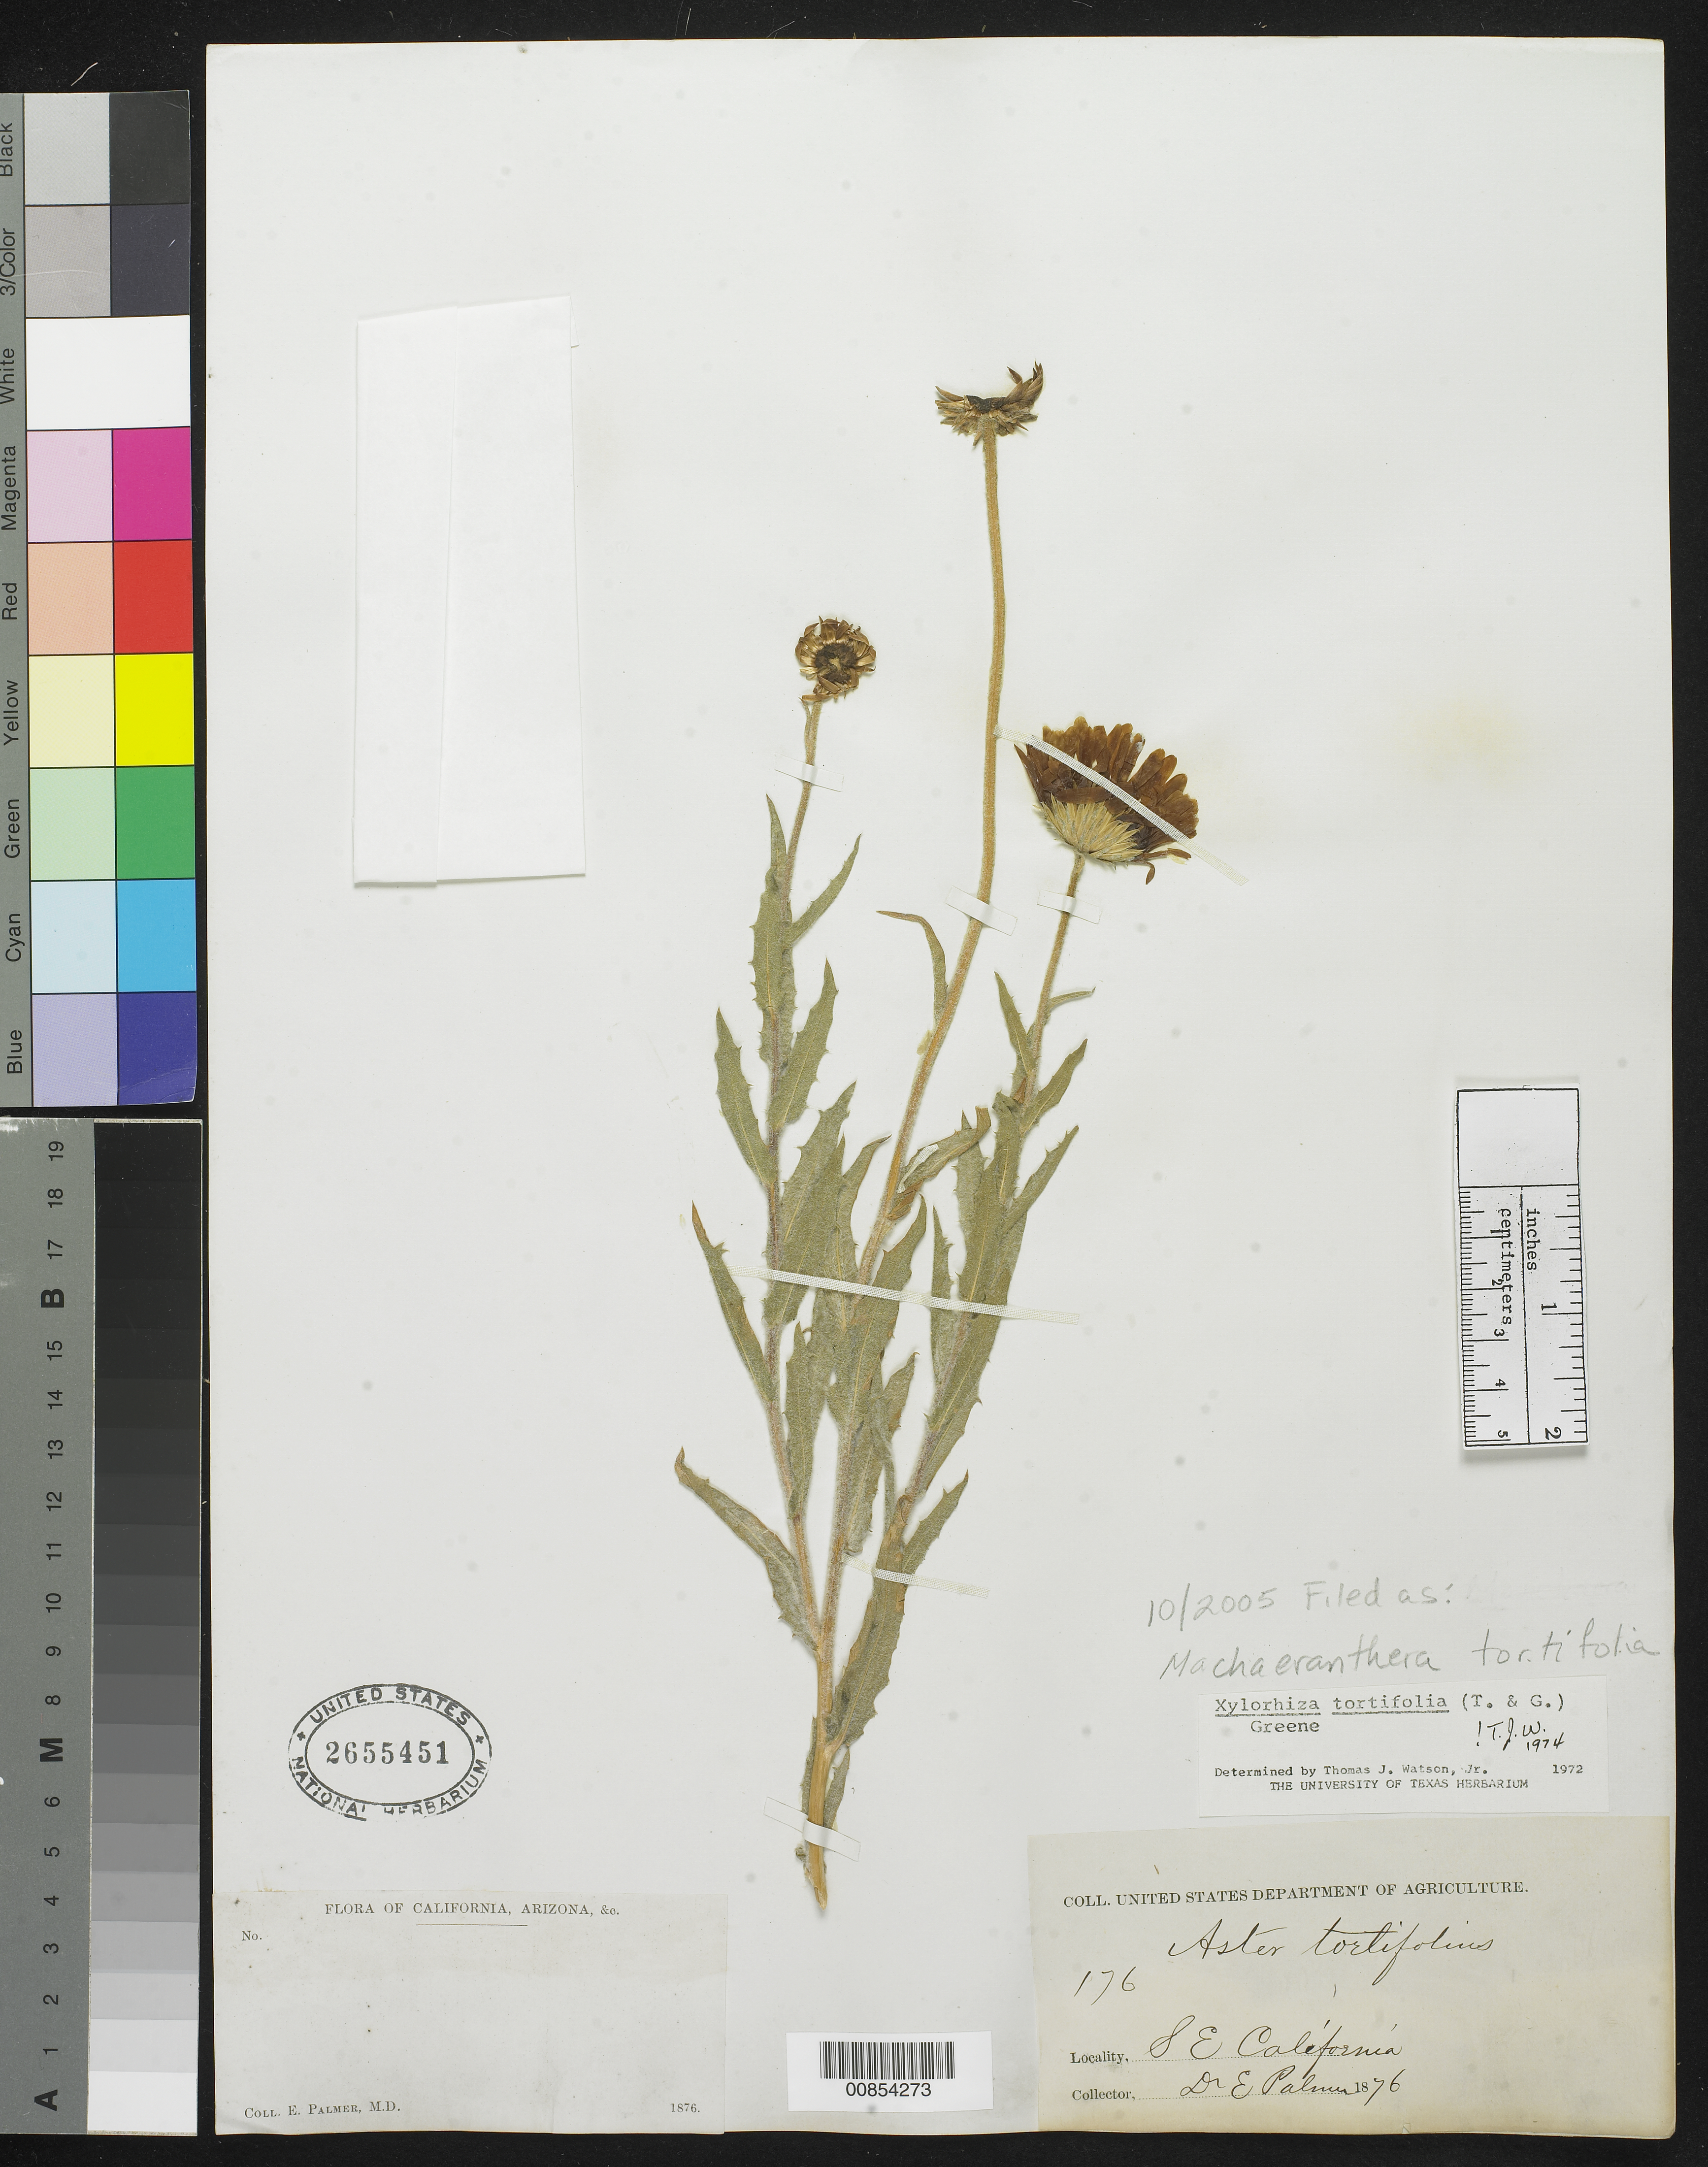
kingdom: Plantae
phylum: Tracheophyta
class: Magnoliopsida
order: Asterales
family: Asteraceae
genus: Machaeranthera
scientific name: Machaeranthera tortifolia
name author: (Torr. & A. Gray) Cronq. & D.D. Keck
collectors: E. Palmer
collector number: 176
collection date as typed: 1876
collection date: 1876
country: United States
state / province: California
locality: SE California.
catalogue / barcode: US 2655451